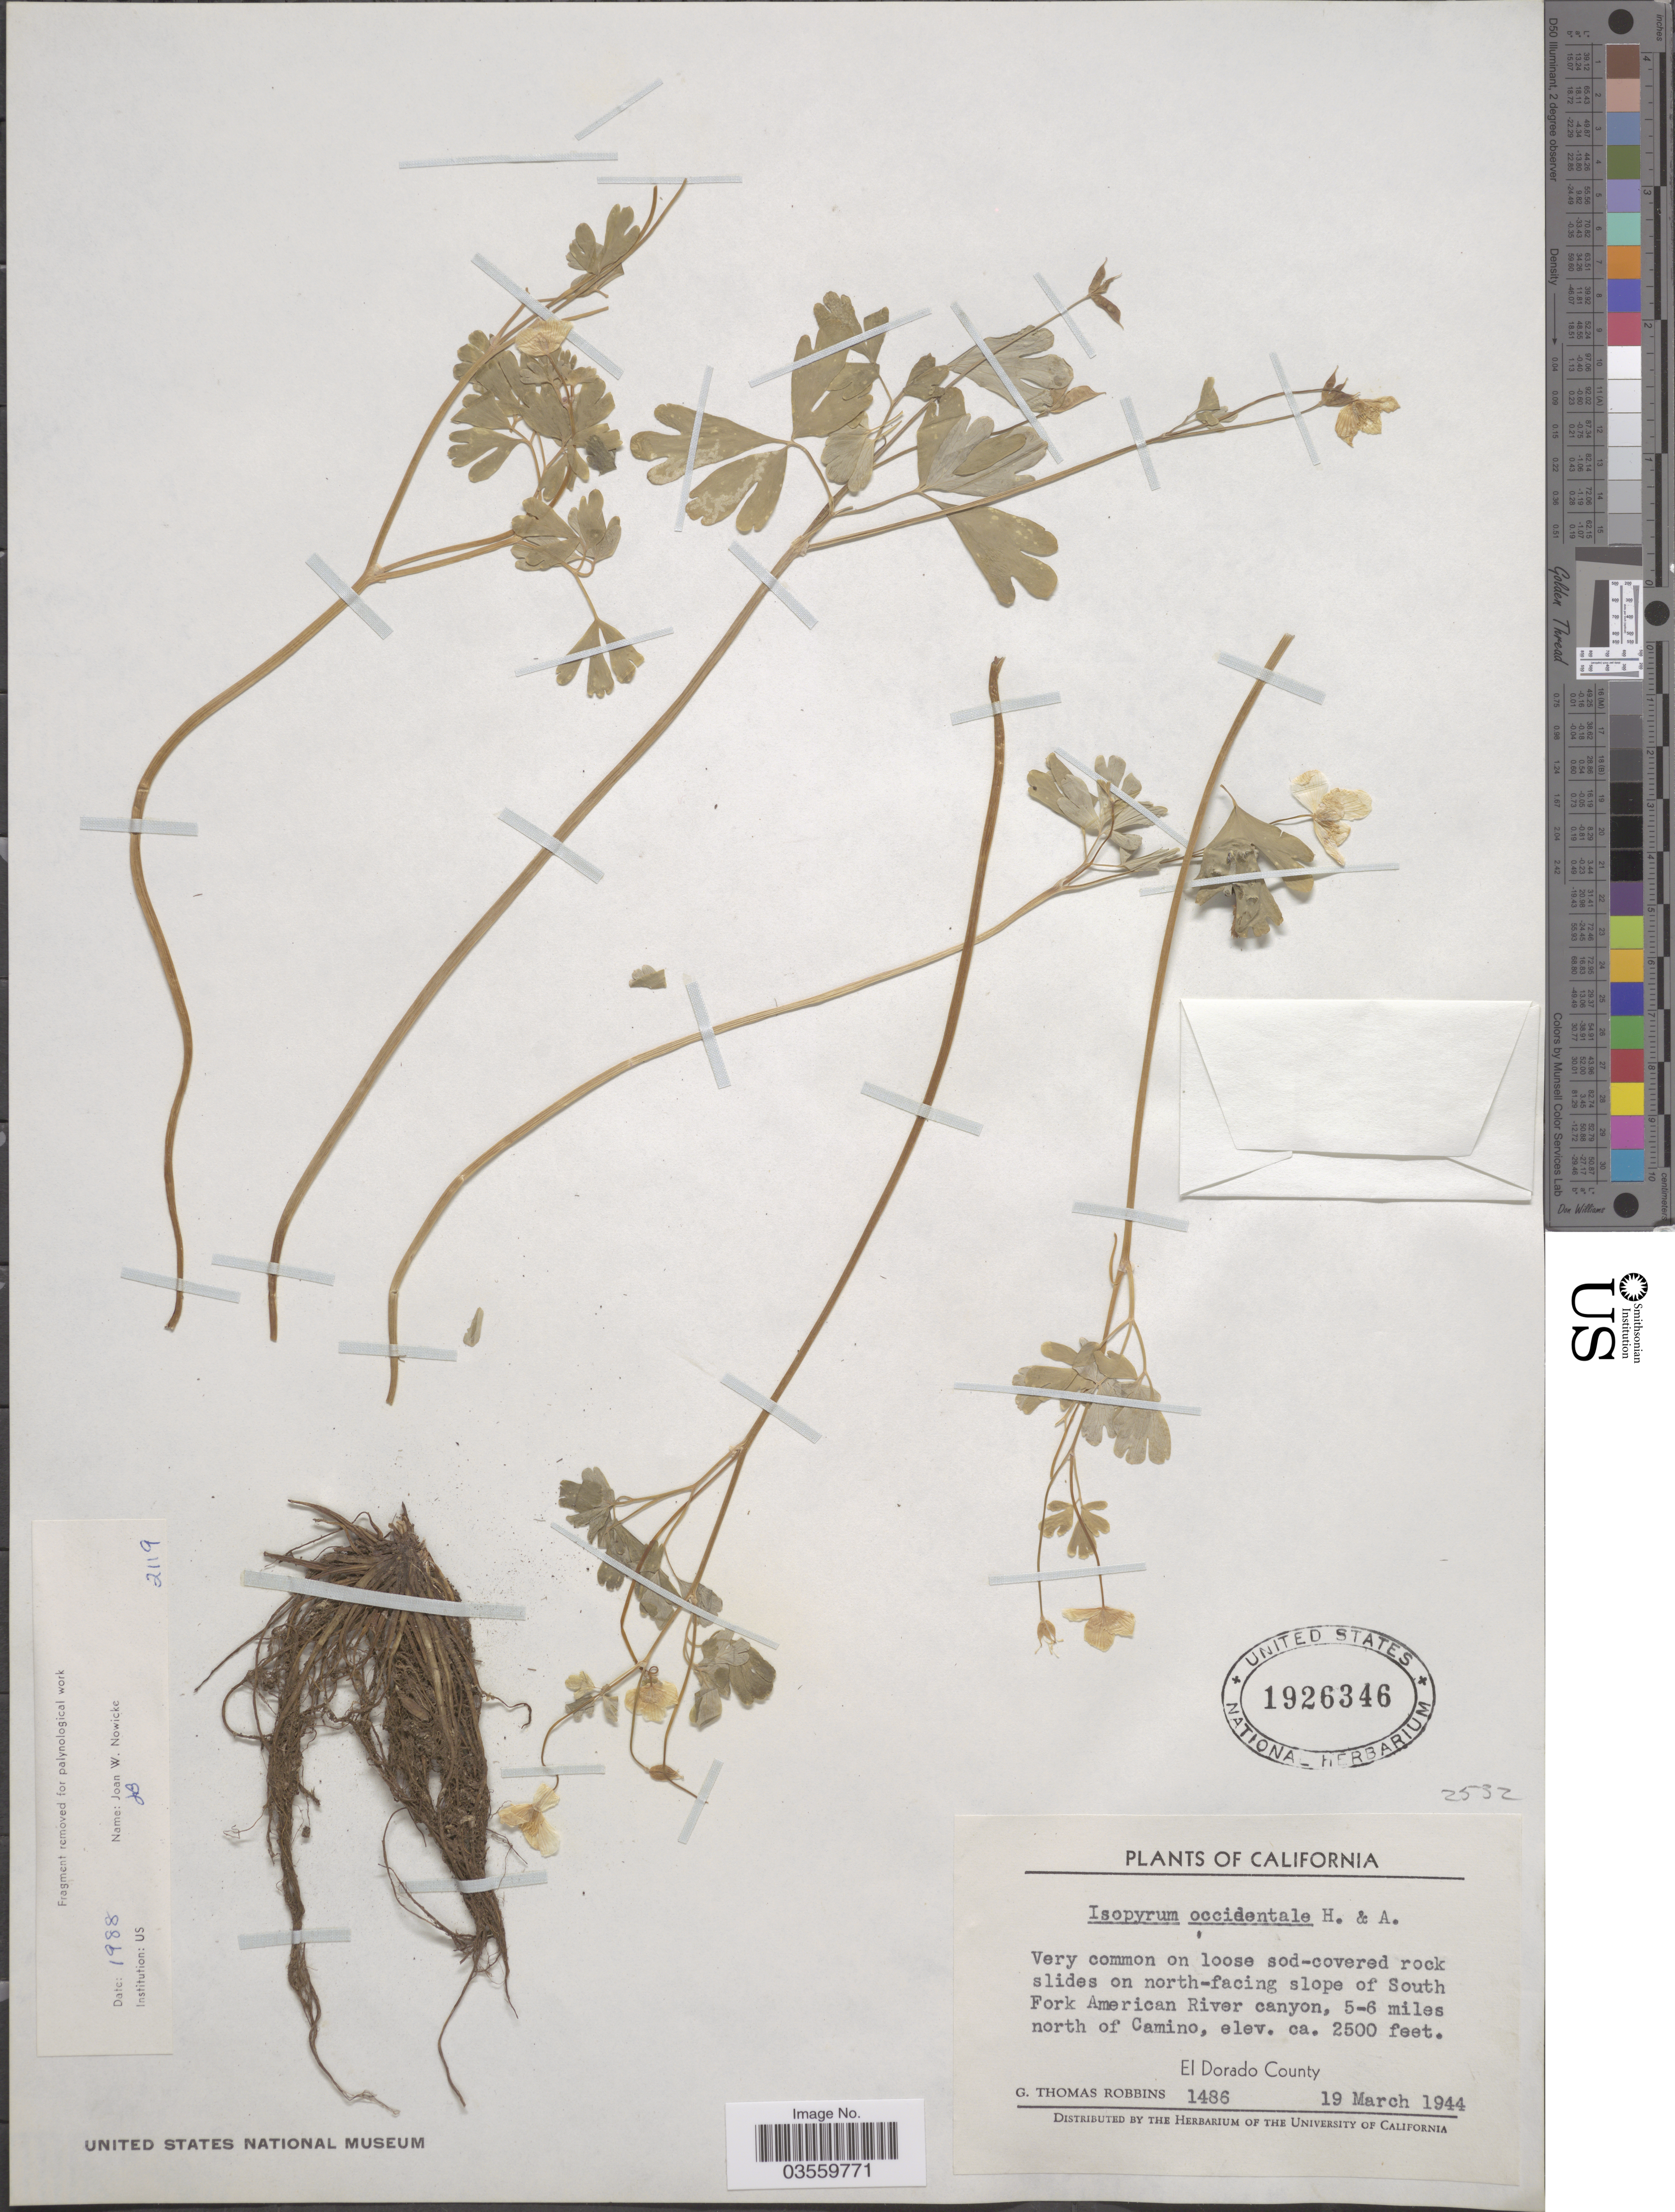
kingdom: Plantae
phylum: Tracheophyta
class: Magnoliopsida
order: Ranunculales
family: Ranunculaceae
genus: Enemion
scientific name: Enemion occidentale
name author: (Hook. & Arn.) J.R. Drumm. & Hutch.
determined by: Strong, Mark T., (BOT), Smithsonian Institution - National Museum of Natural History (UNITED STATES)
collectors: G. T. Robbins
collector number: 1486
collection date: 1944-03-19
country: United States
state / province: California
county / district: El Dorado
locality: North-facing slope of South Fork American River canyon, 5-6 miles north of Camino.El Dorado County.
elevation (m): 762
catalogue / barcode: US 1926346